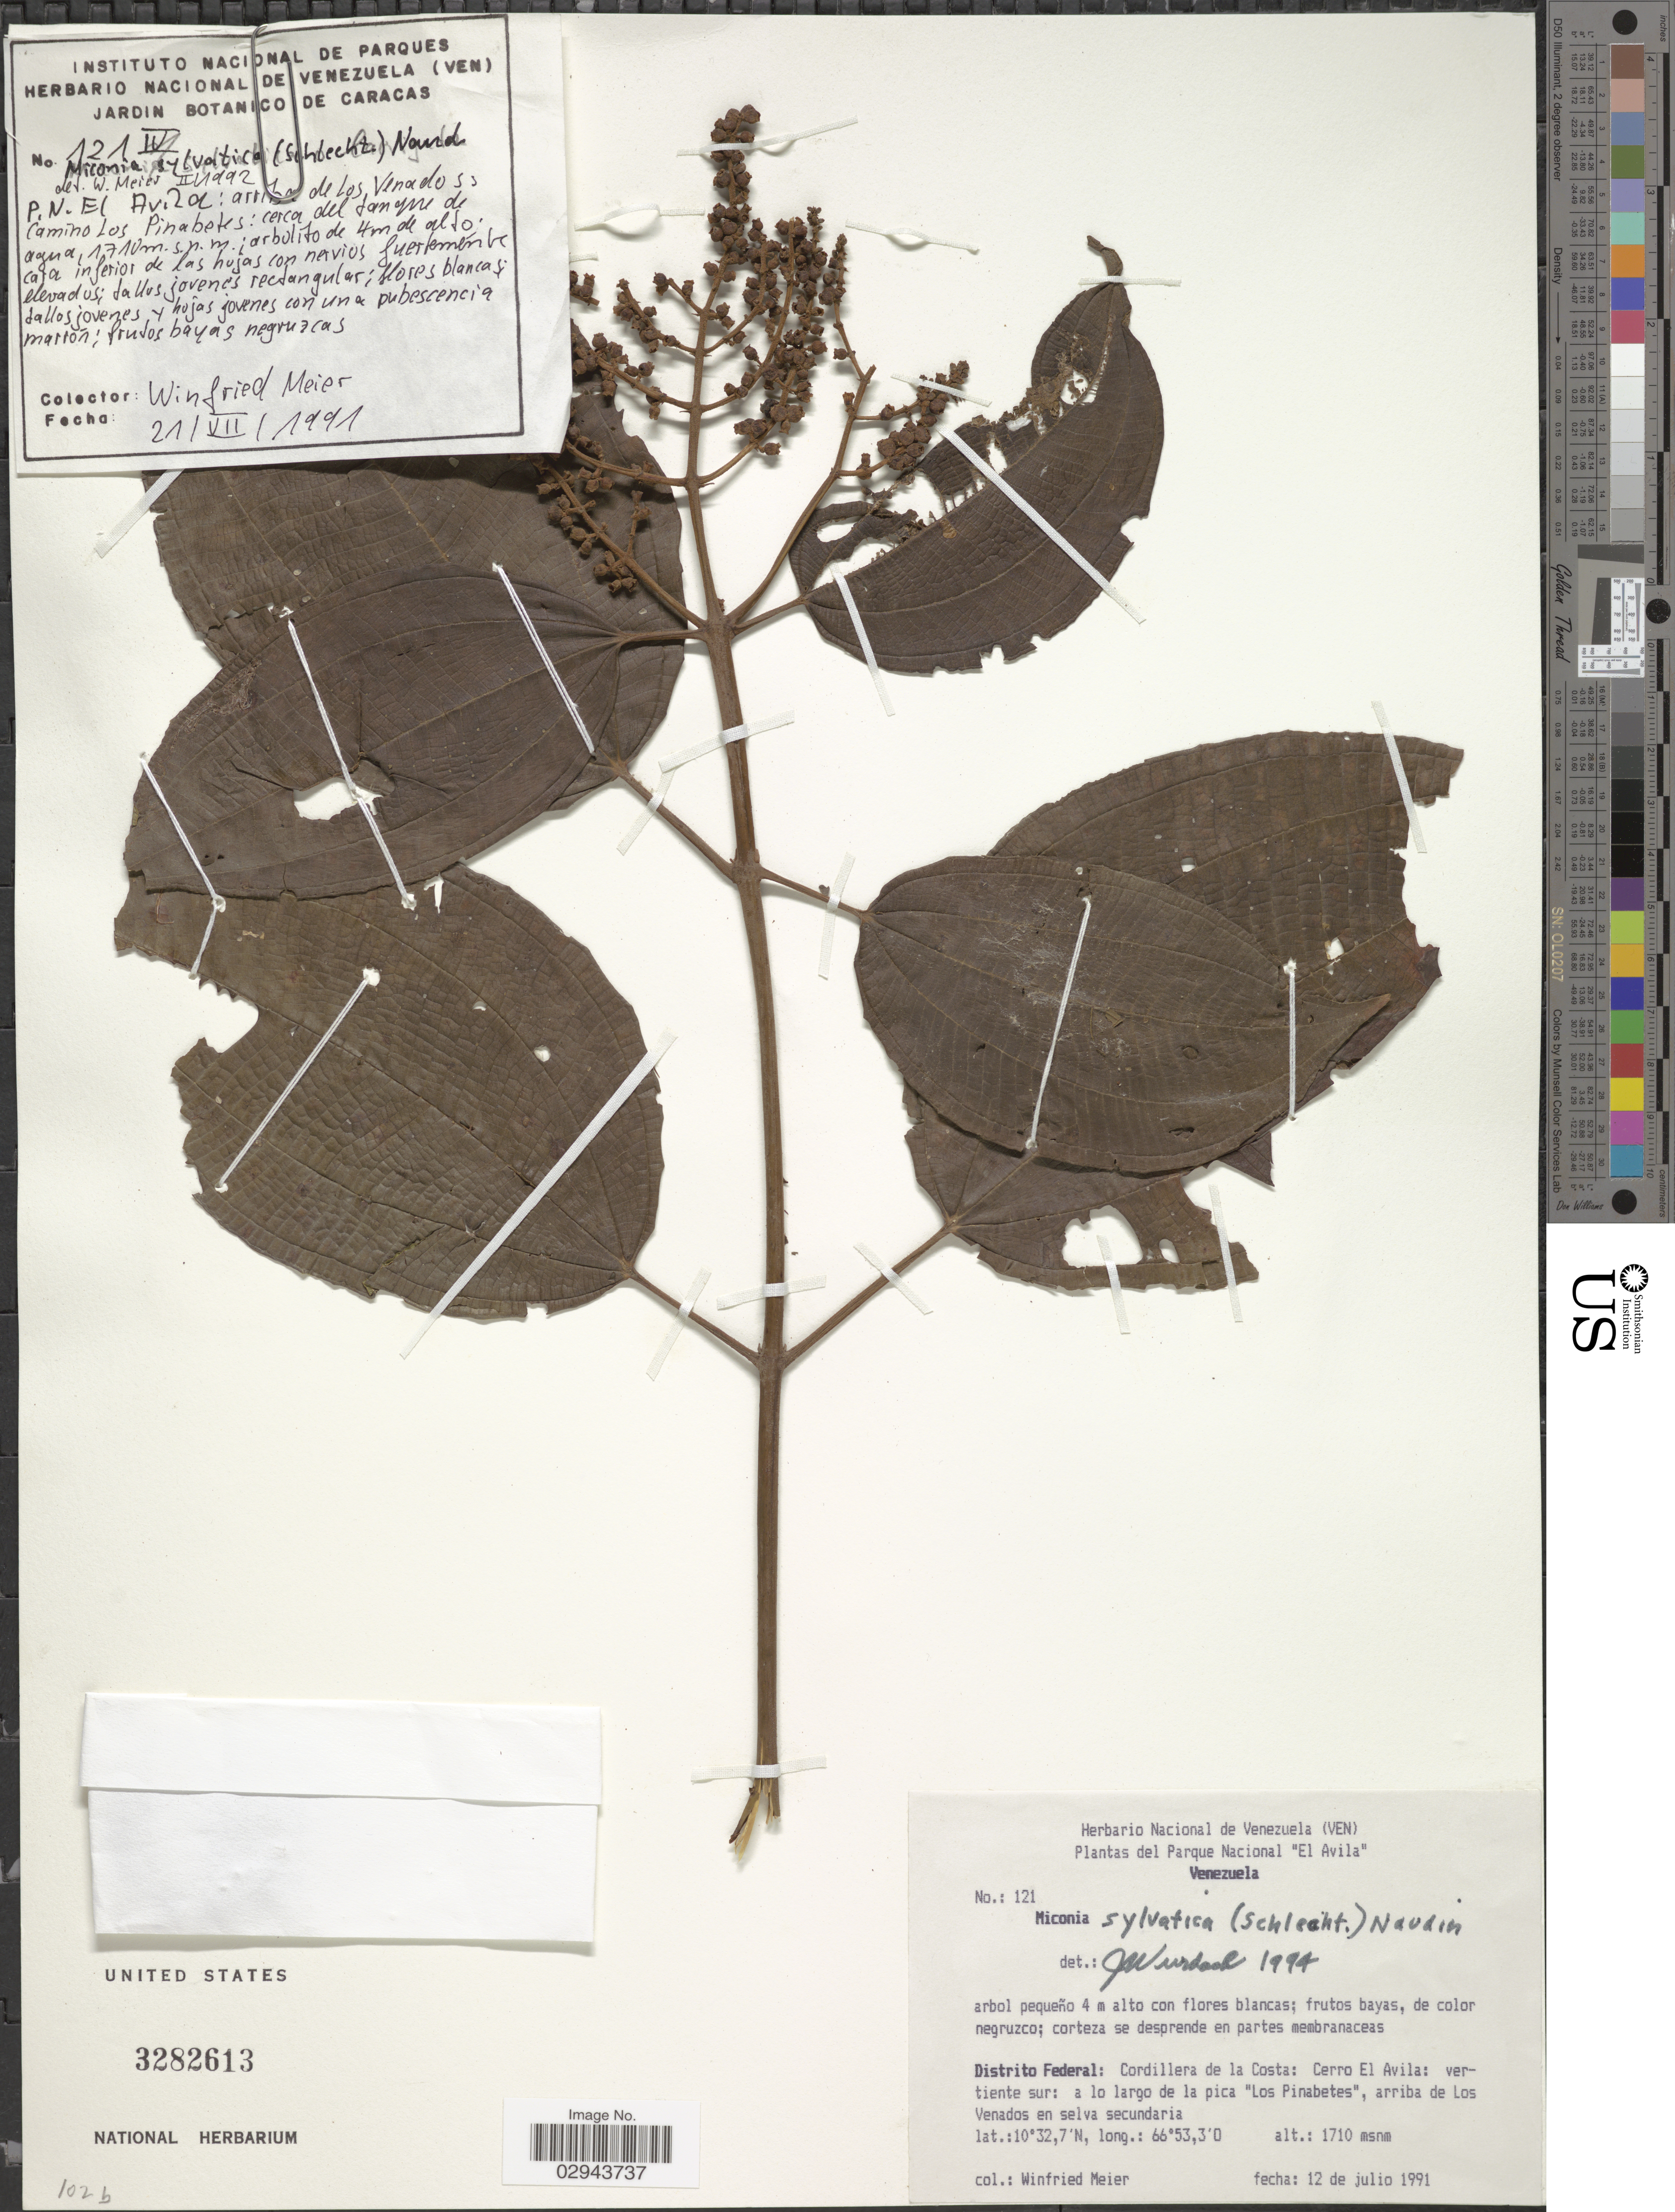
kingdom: Plantae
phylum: Tracheophyta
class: Magnoliopsida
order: Myrtales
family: Melastomataceae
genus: Miconia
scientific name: Miconia sylvatica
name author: (Schltdl.) Naudin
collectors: W. Meier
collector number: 121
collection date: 1991-07-12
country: Venezuela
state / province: Distrito Federal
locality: Parque Nacional "El Avilla". Distrito Federal: Cordillera de la Costa: Cerro El Avilla: vertiente sur: a lo largo de la pica "Los Pinabetes", arriba de Los Venados en selva secundaria.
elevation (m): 1710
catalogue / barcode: US 3282613